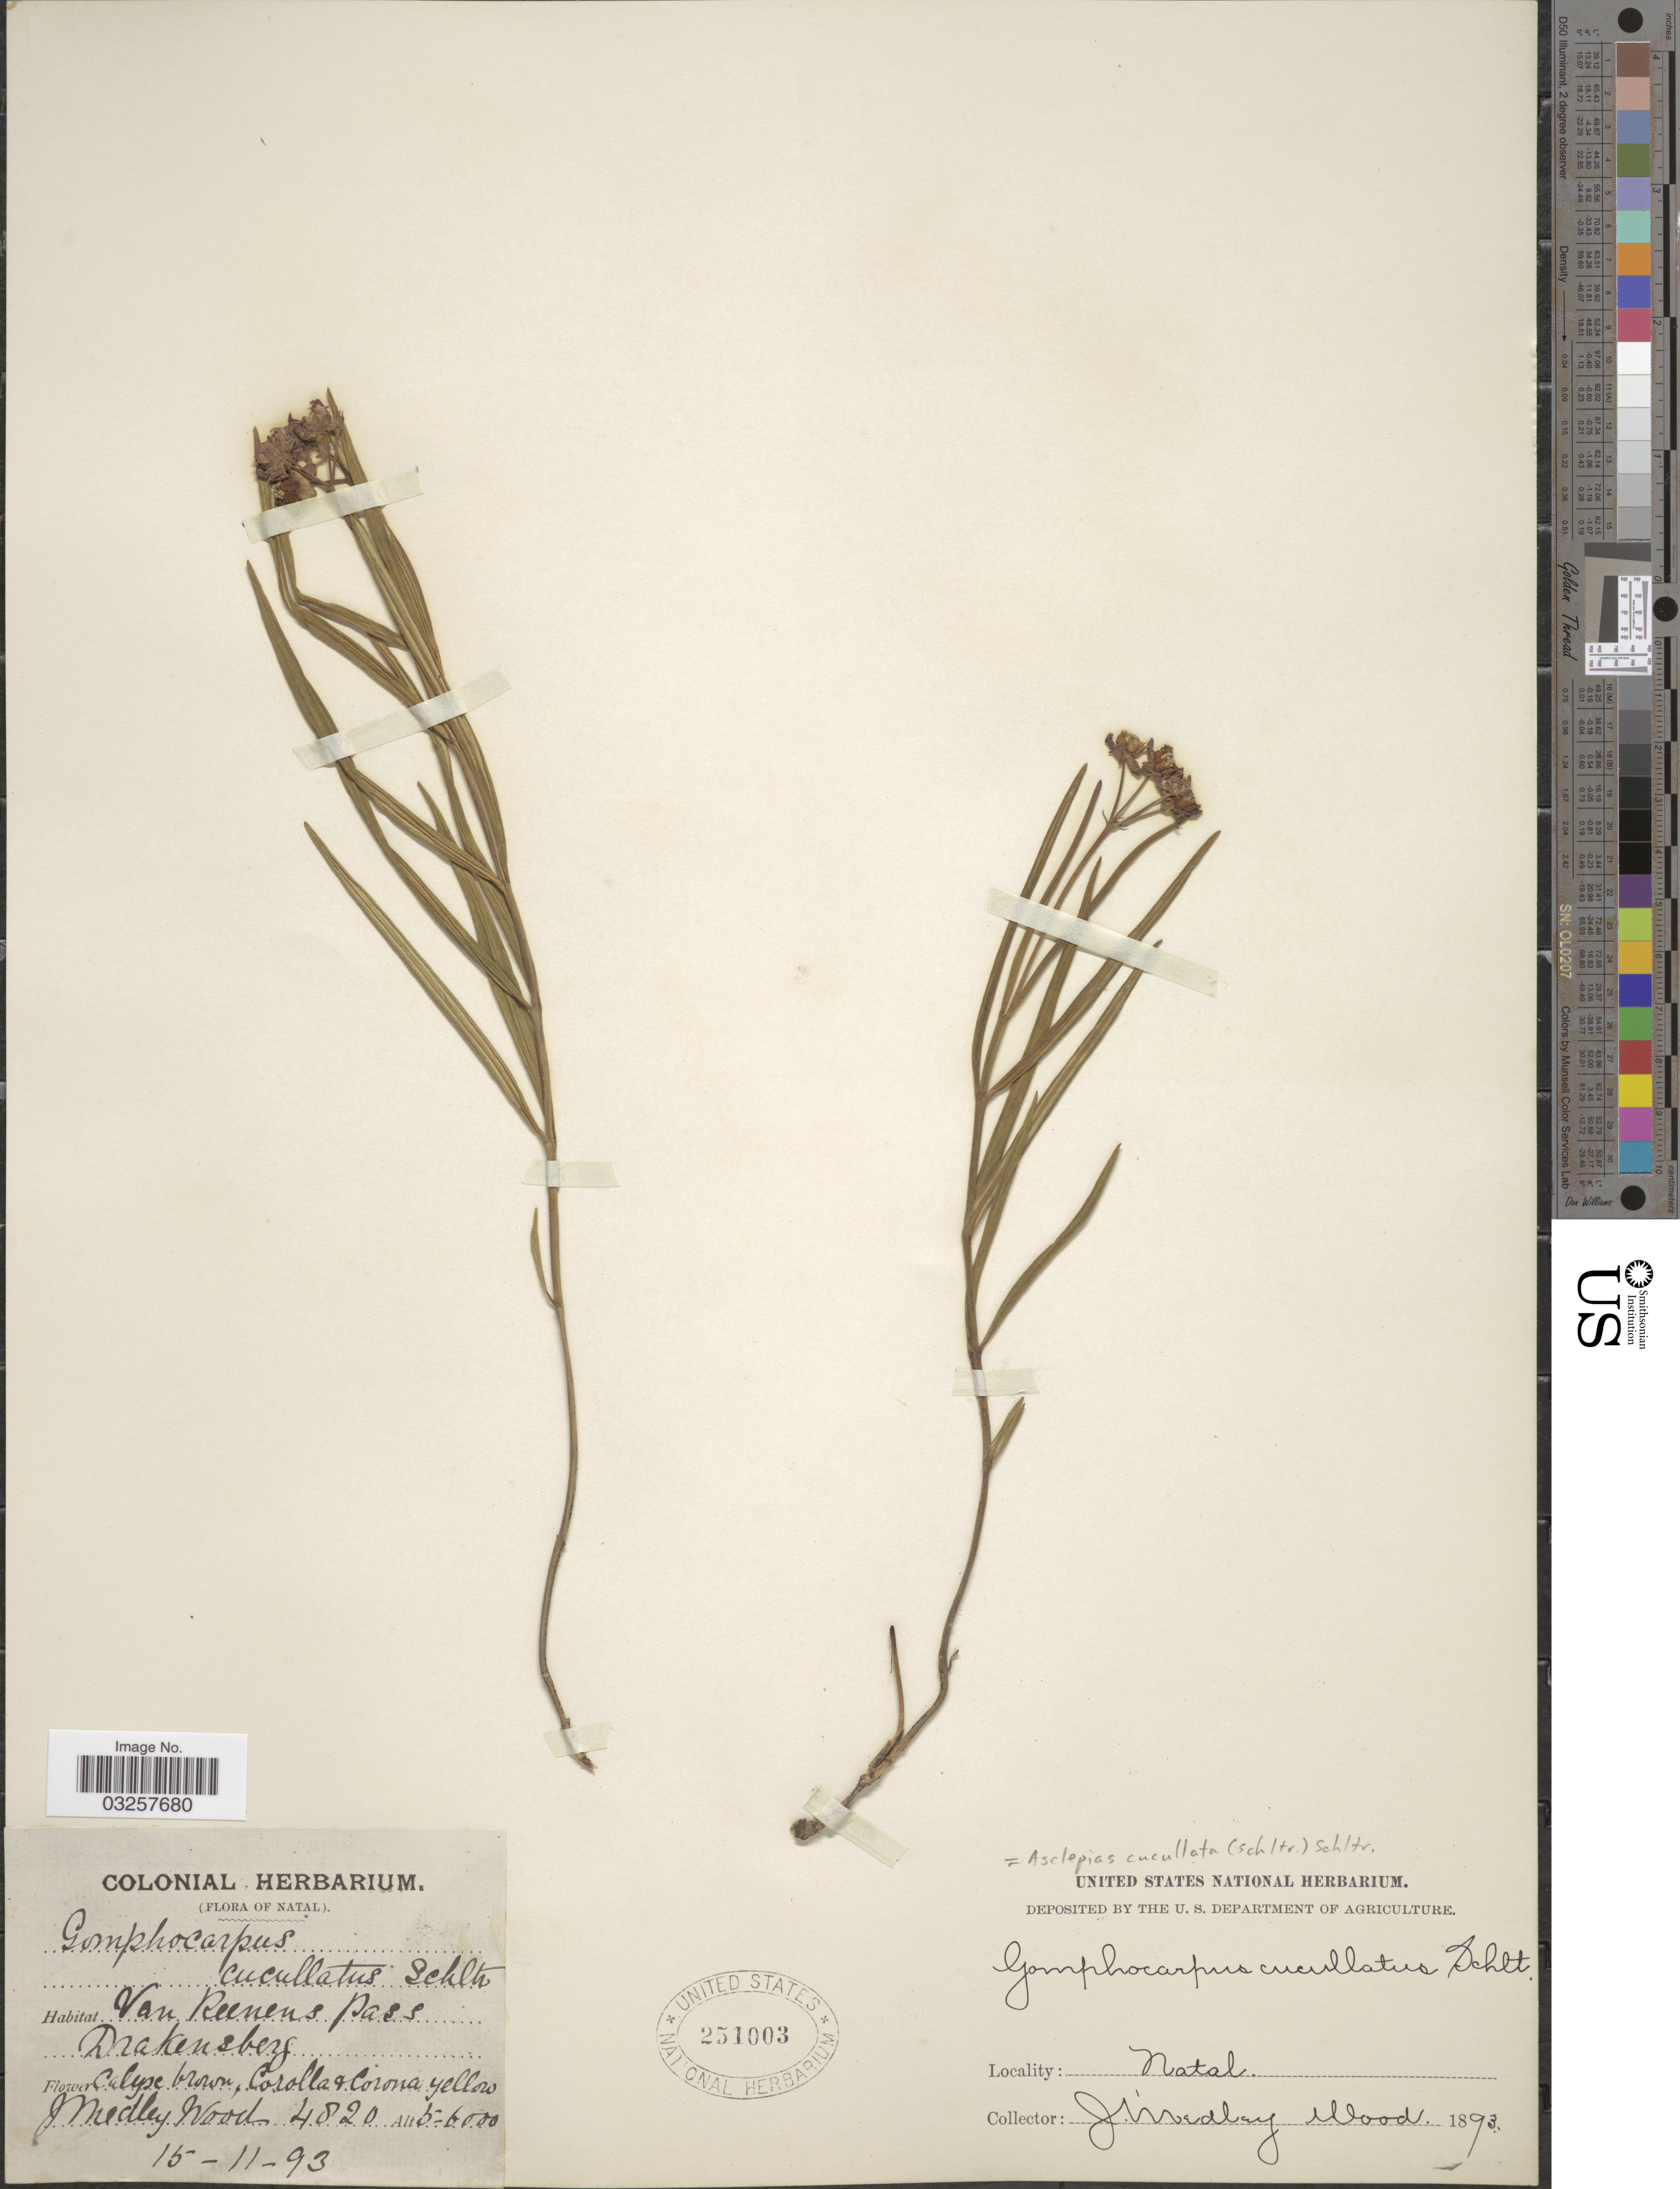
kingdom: Plantae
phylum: Tracheophyta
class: Magnoliopsida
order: Gentianales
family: Apocynaceae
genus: Asclepias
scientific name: Asclepias cucullata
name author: (Schltr.) Schltr.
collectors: J. Medley Wood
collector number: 4820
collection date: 1893-11-15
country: South Africa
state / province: KwaZulu-Natal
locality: Natal. Van Reenens Pass. Drakensberg.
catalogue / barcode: US 251003